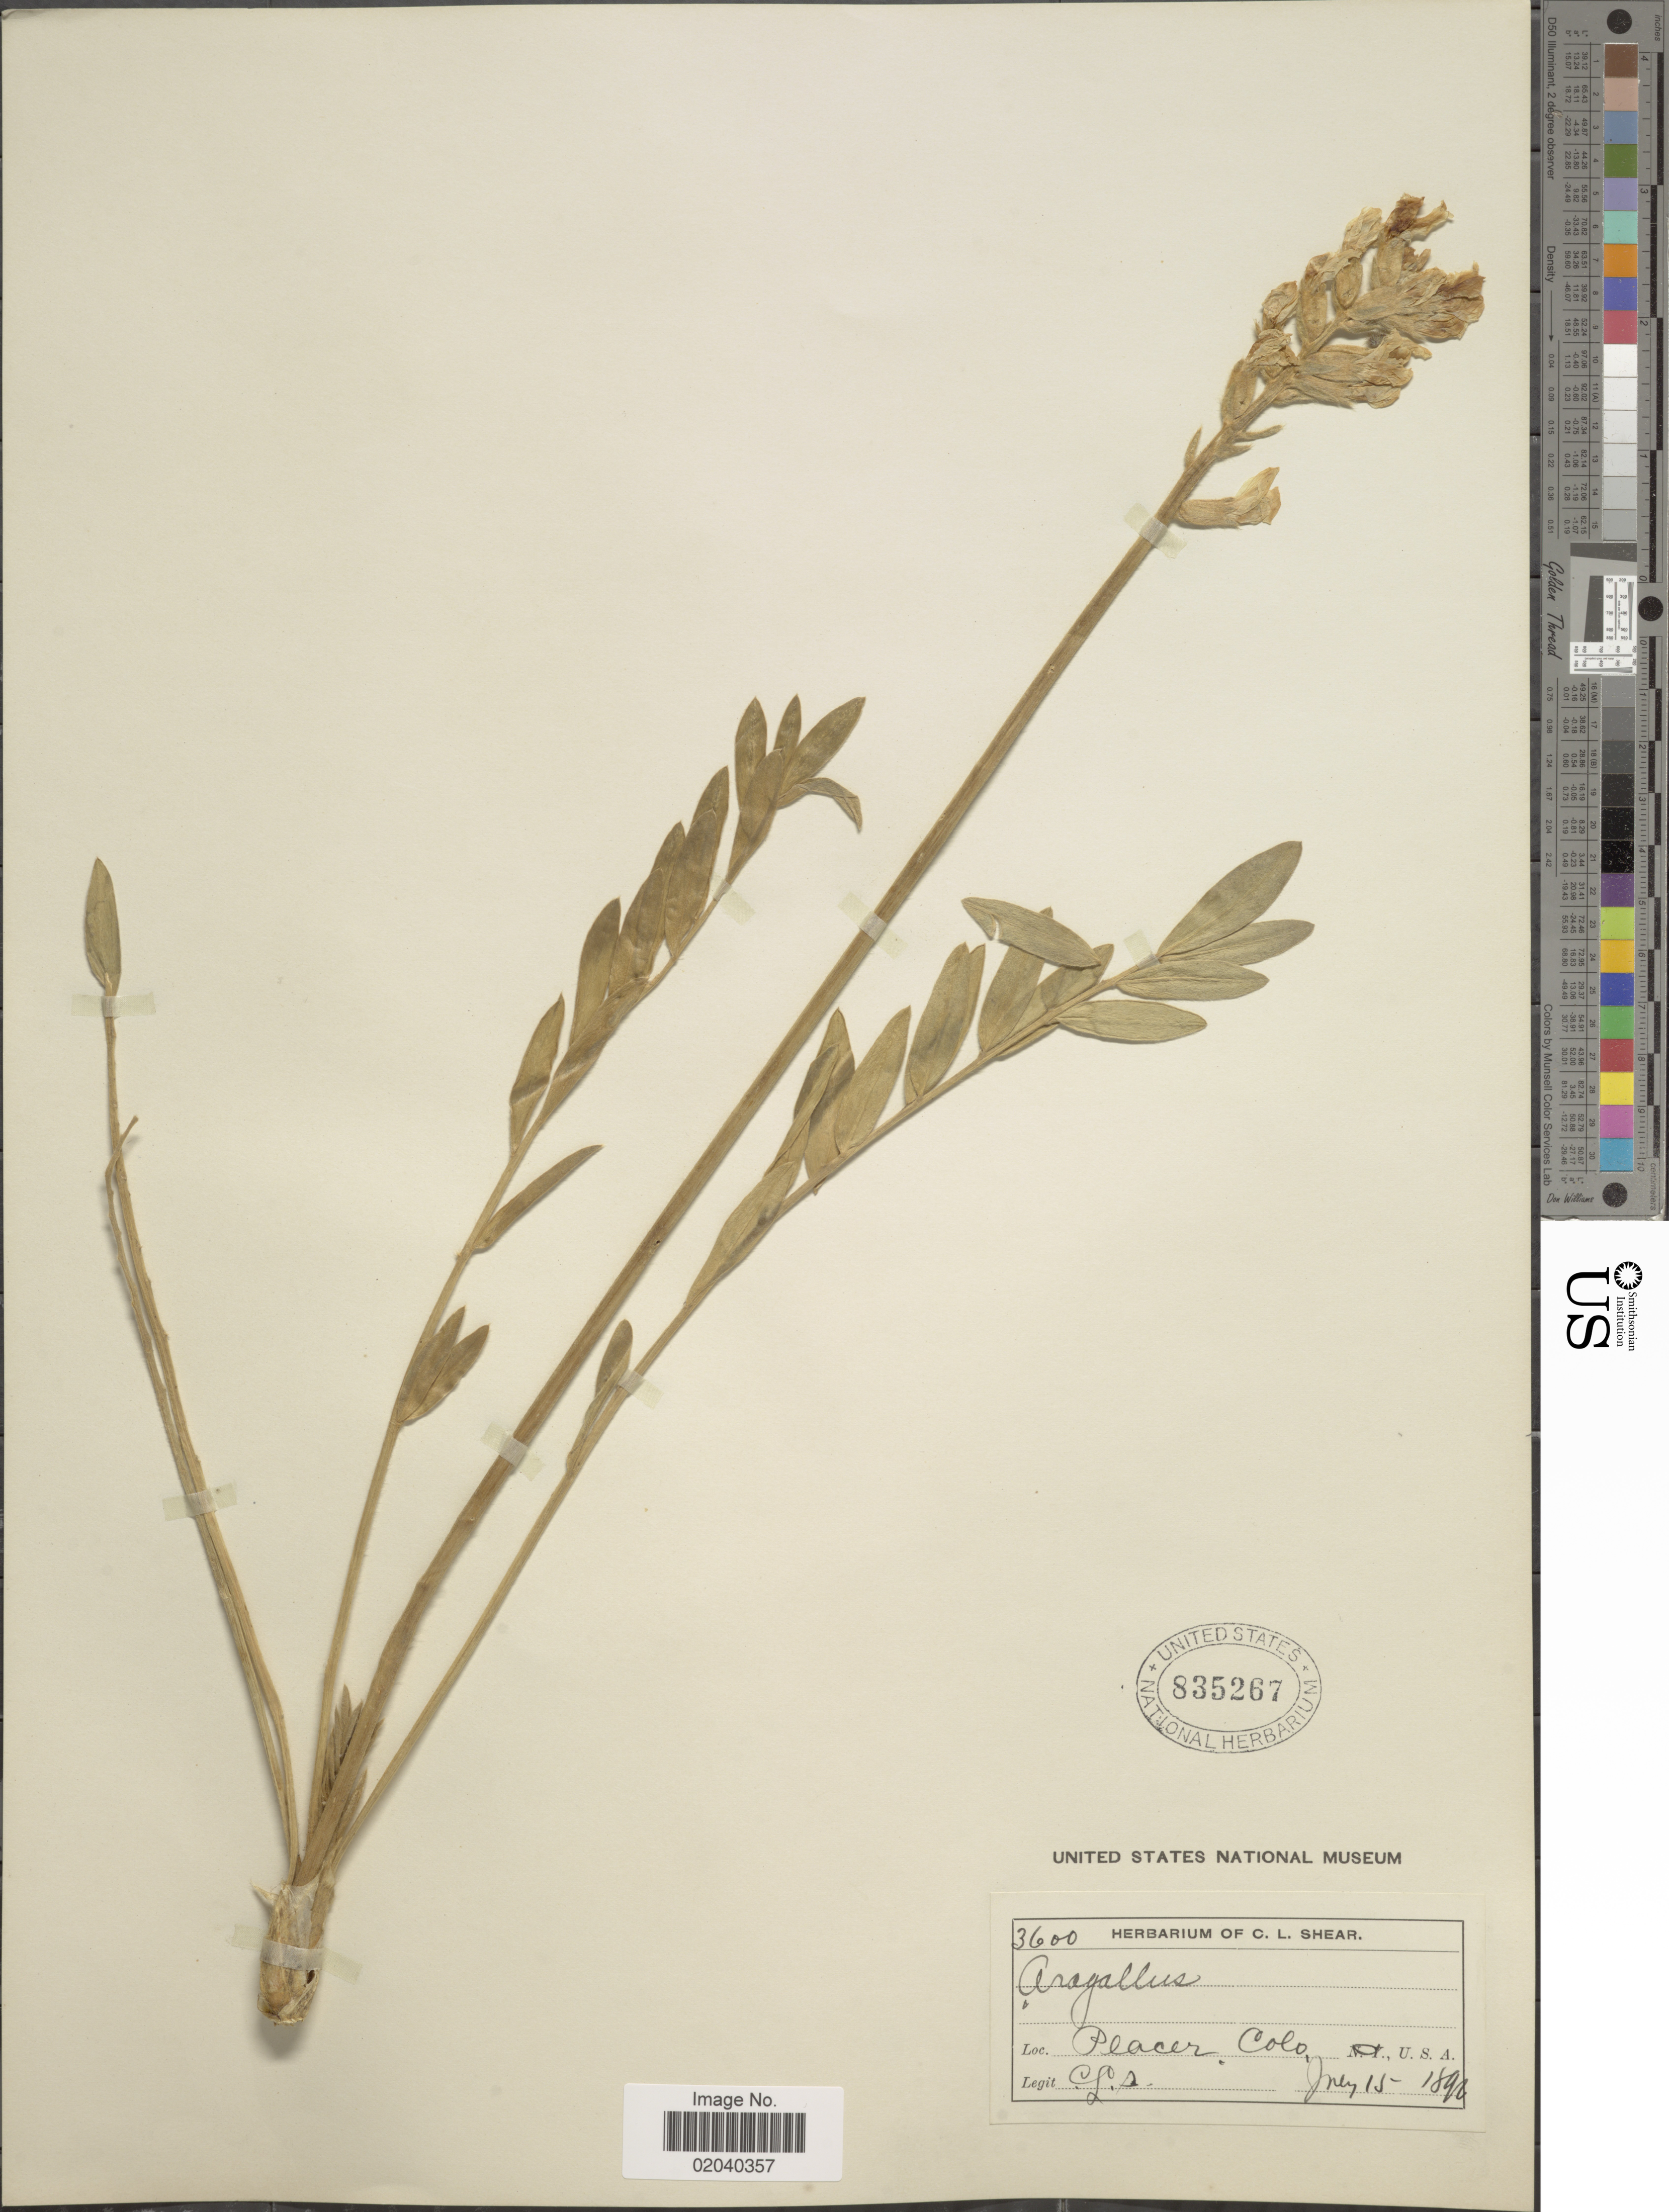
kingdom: Plantae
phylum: Tracheophyta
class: Magnoliopsida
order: Fabales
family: Fabaceae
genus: Oxytropis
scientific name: Oxytropis sericea var. sericea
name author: Nutt.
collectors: C. L. Shear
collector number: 3600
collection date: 1892-06-15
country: United States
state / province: Colorado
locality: Placer, Colo. U.S.A.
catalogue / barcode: US 835267